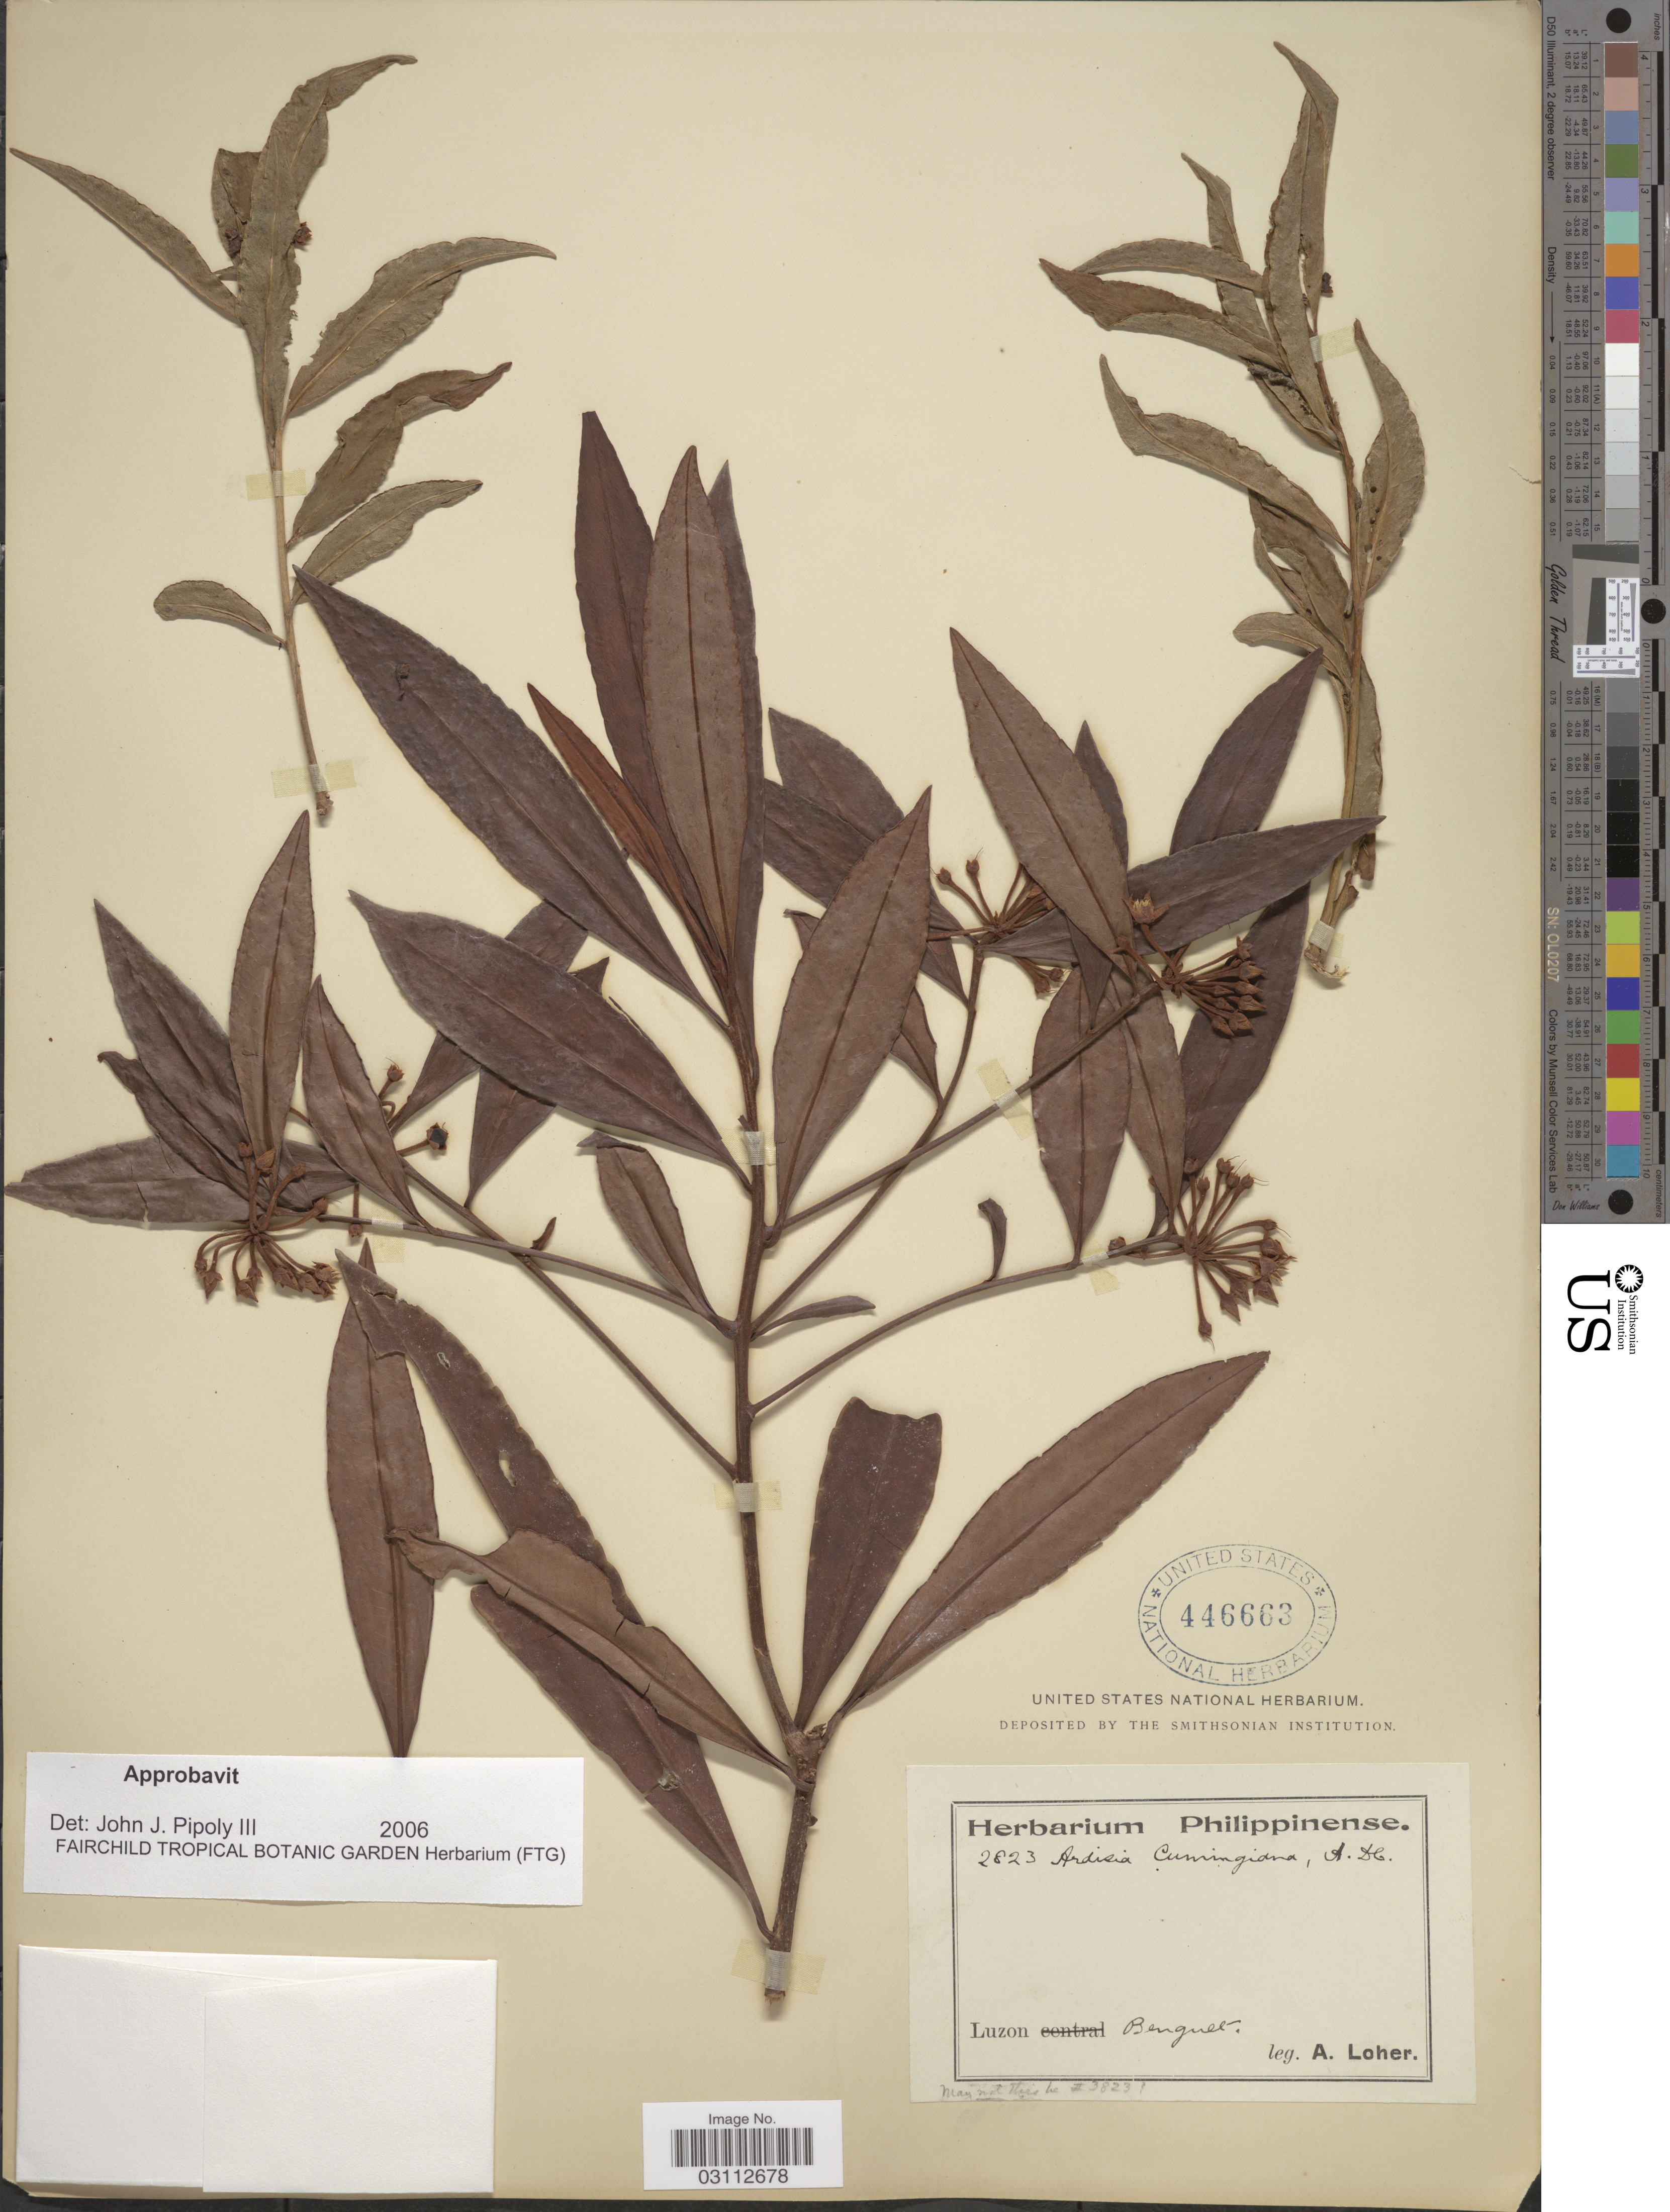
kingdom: Plantae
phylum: Tracheophyta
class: Magnoliopsida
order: Ericales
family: Primulaceae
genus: Ardisia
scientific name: Ardisia cumingiana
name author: A. DC.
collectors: A. Loher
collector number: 2823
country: Philippines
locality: Luzon Benguet.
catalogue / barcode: US 446663